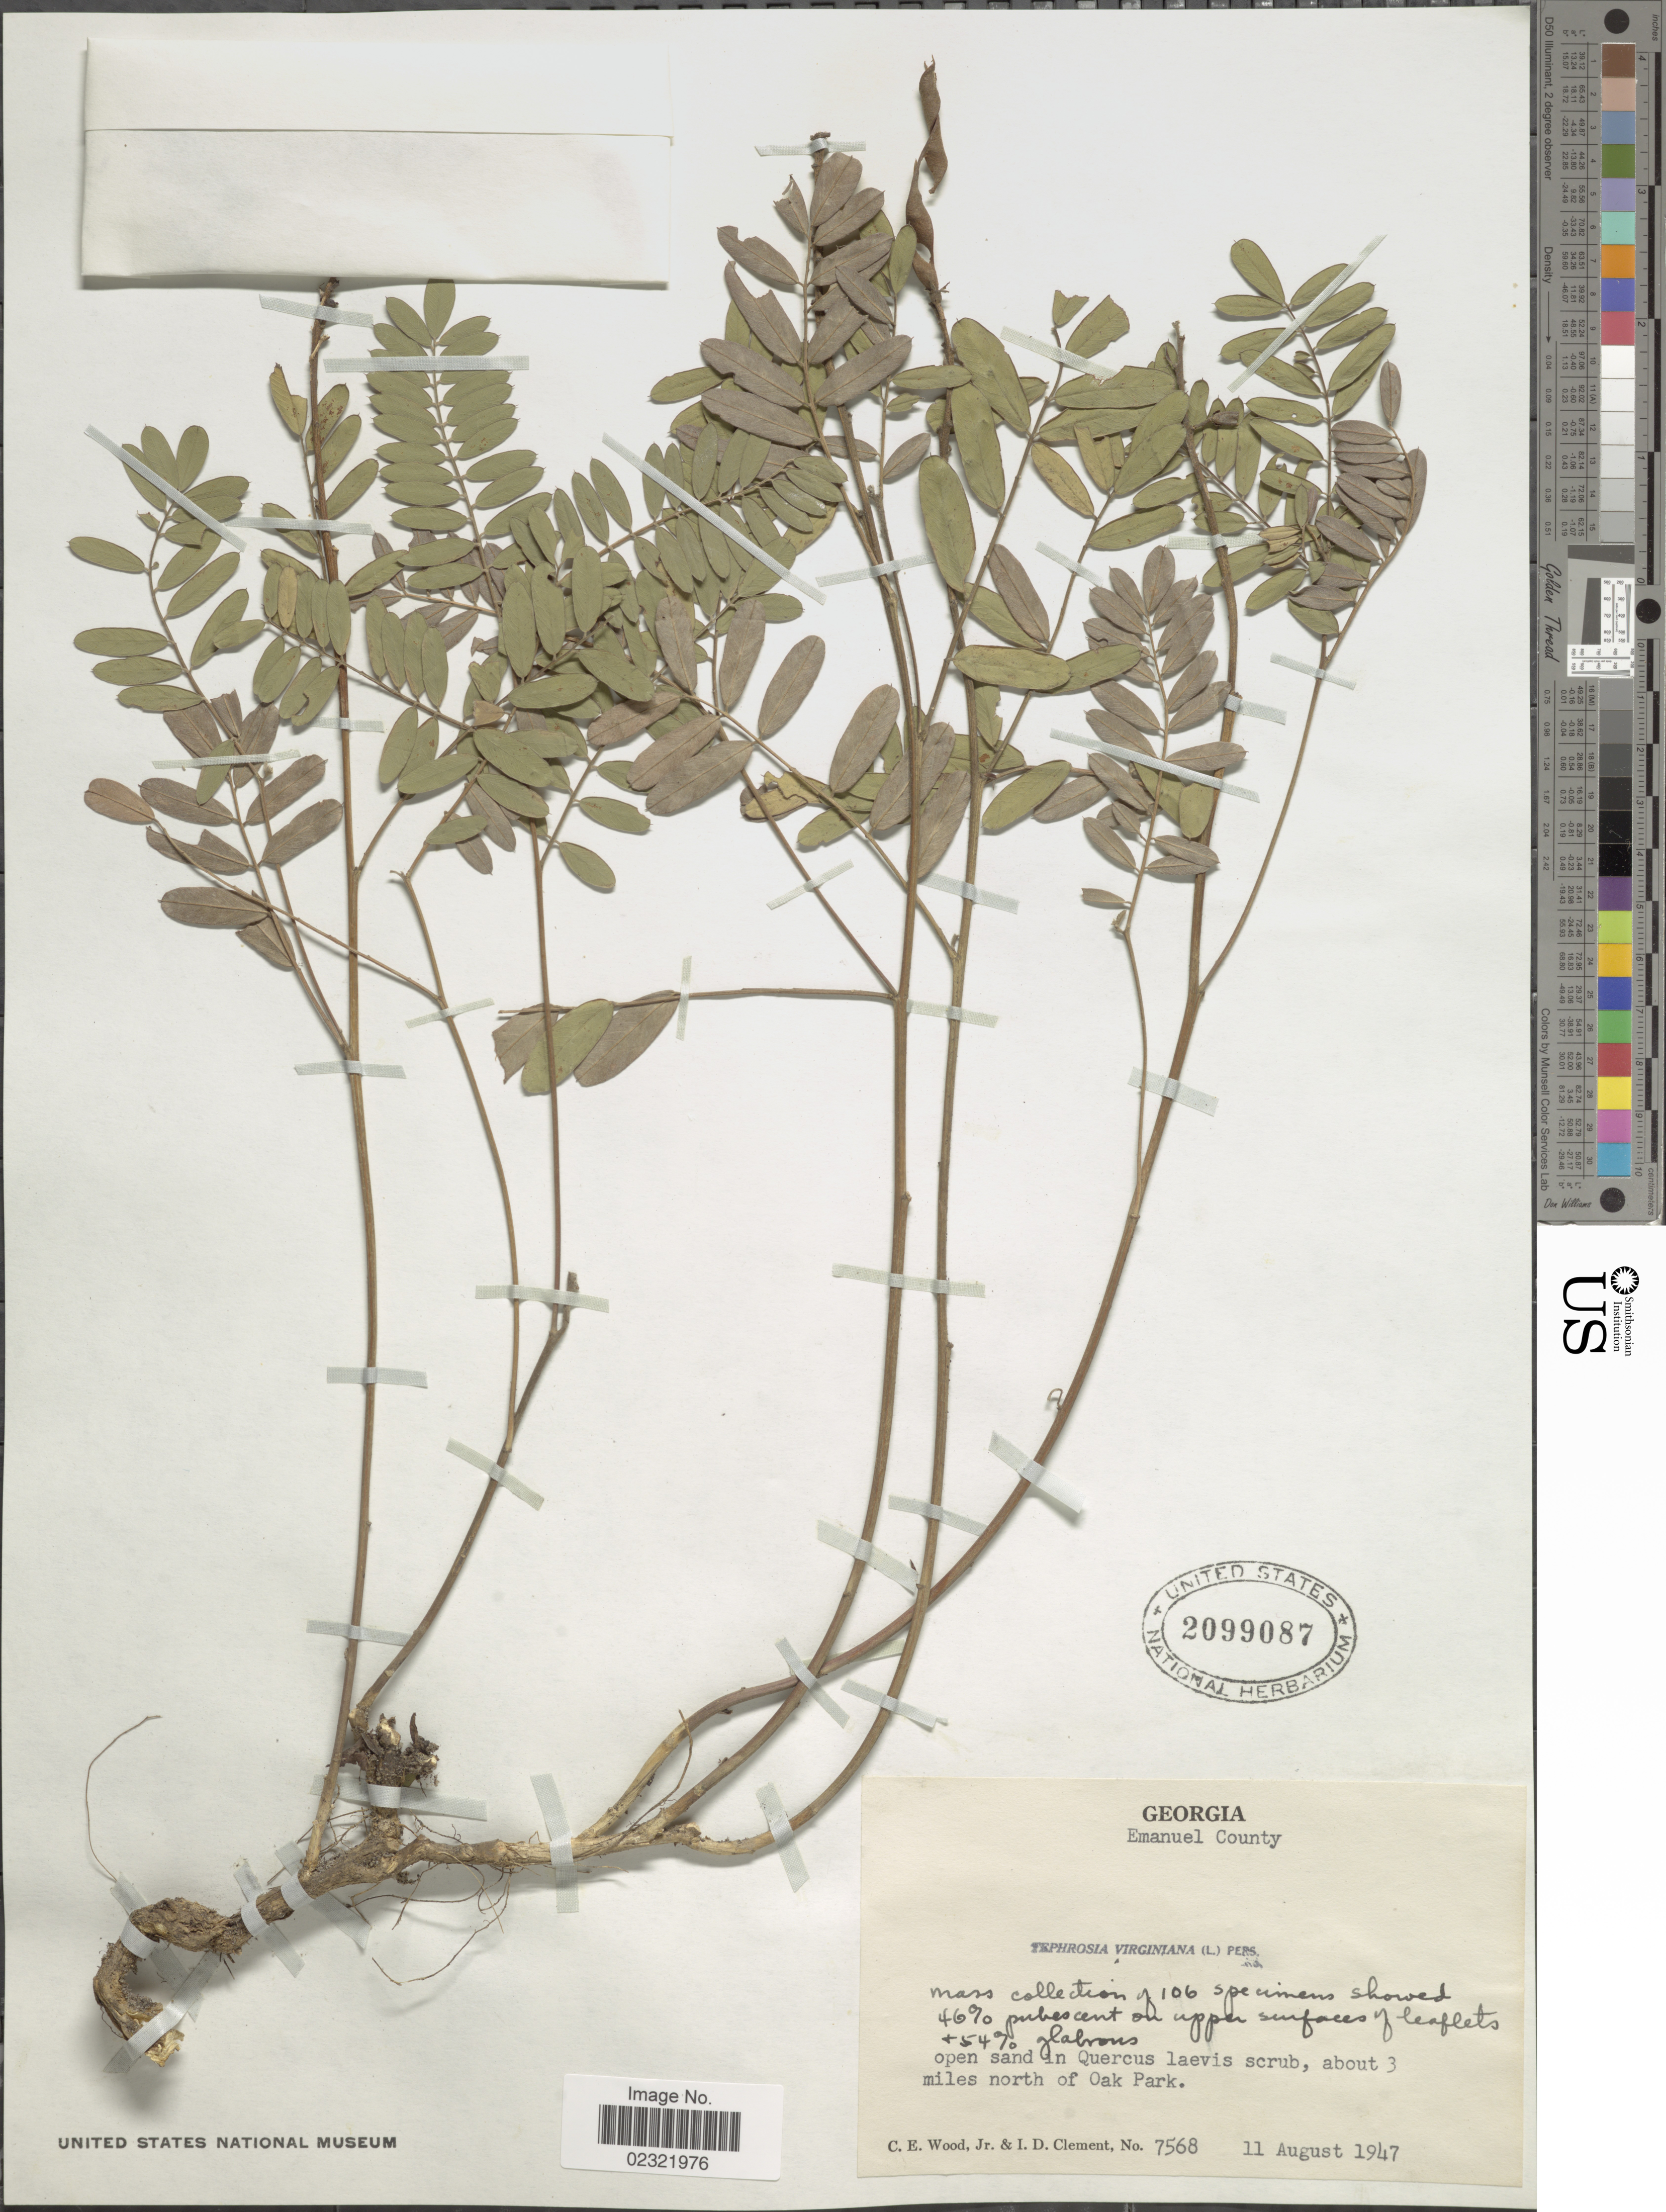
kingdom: Plantae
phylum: Tracheophyta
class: Magnoliopsida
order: Fabales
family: Fabaceae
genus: Tephrosia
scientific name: Tephrosia virginiana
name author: (L.) Pers.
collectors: C. Wood & I. Clement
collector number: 7568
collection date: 1947-08-11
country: United States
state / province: Georgia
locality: Emanuel County, about 3 miles north of Oak Park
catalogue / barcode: US 2099087